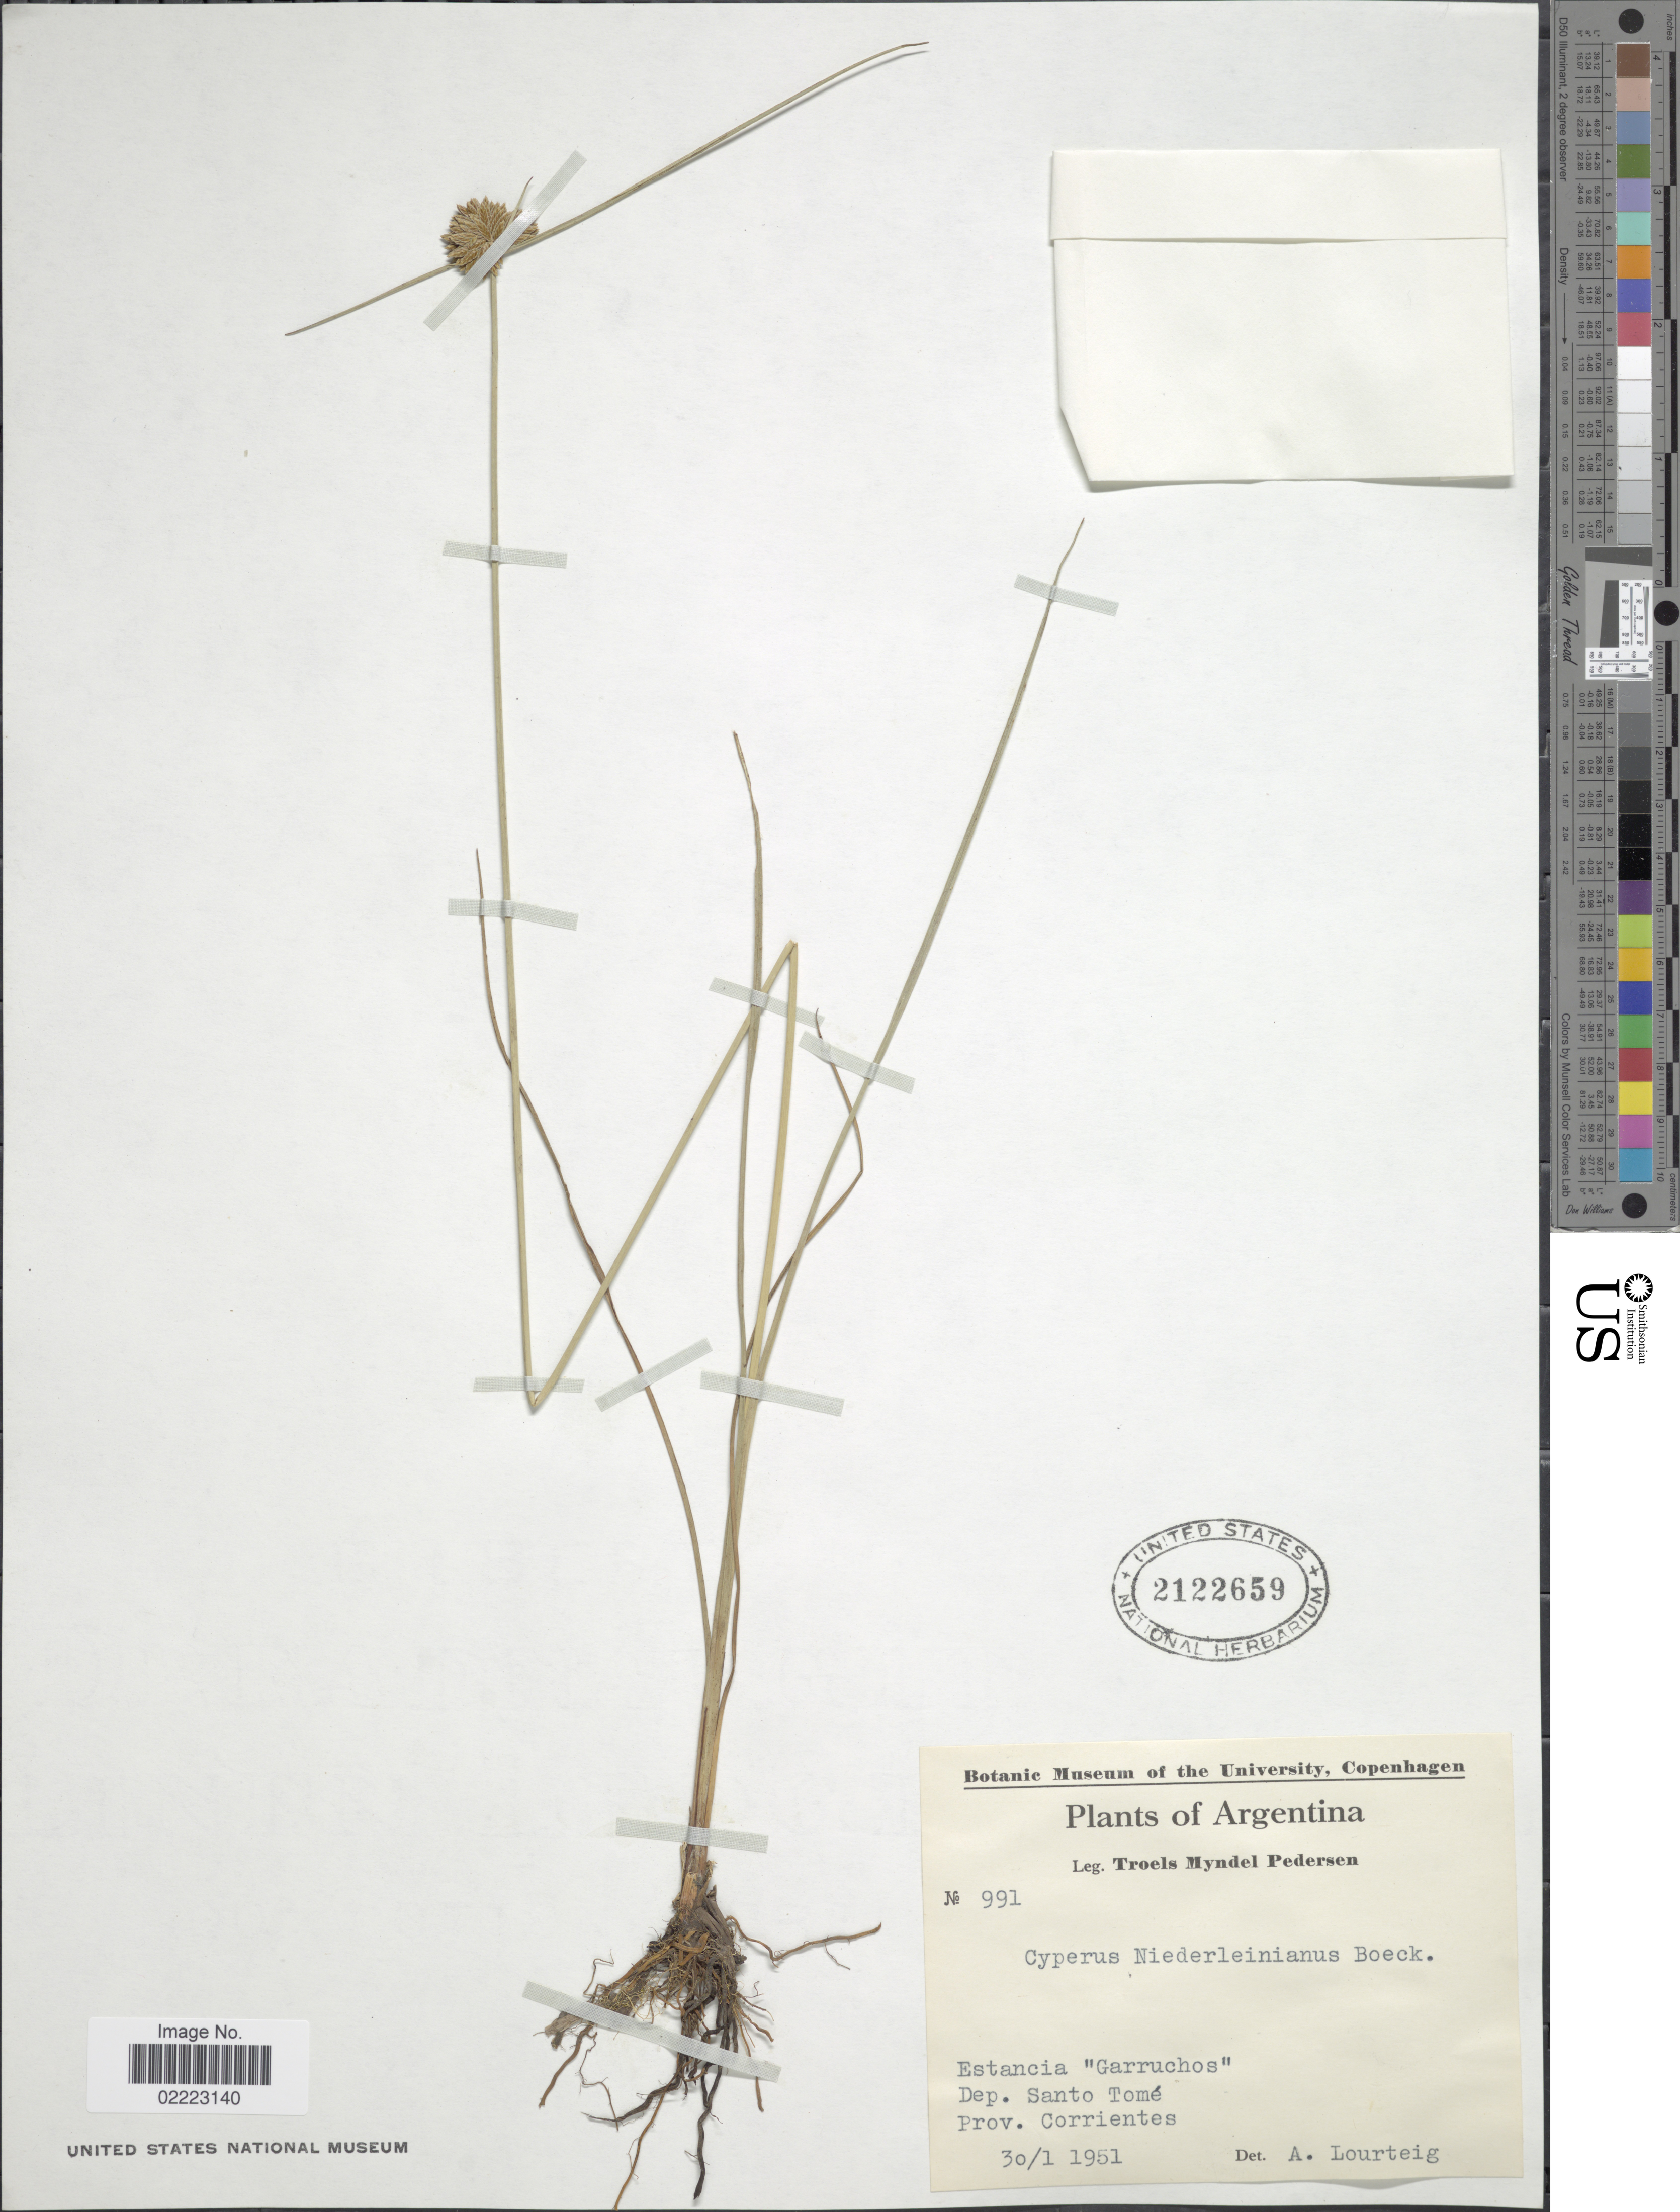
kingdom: Plantae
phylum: Tracheophyta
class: Liliopsida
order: Poales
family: Cyperaceae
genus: Cyperus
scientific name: Cyperus niederleinianus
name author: Boeckeler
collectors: T. Pederson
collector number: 991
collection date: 1951-01-30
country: Argentina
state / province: Corrientes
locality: Estancia 'Garruchos', Dep. Santo Tomé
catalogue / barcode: US 2122659